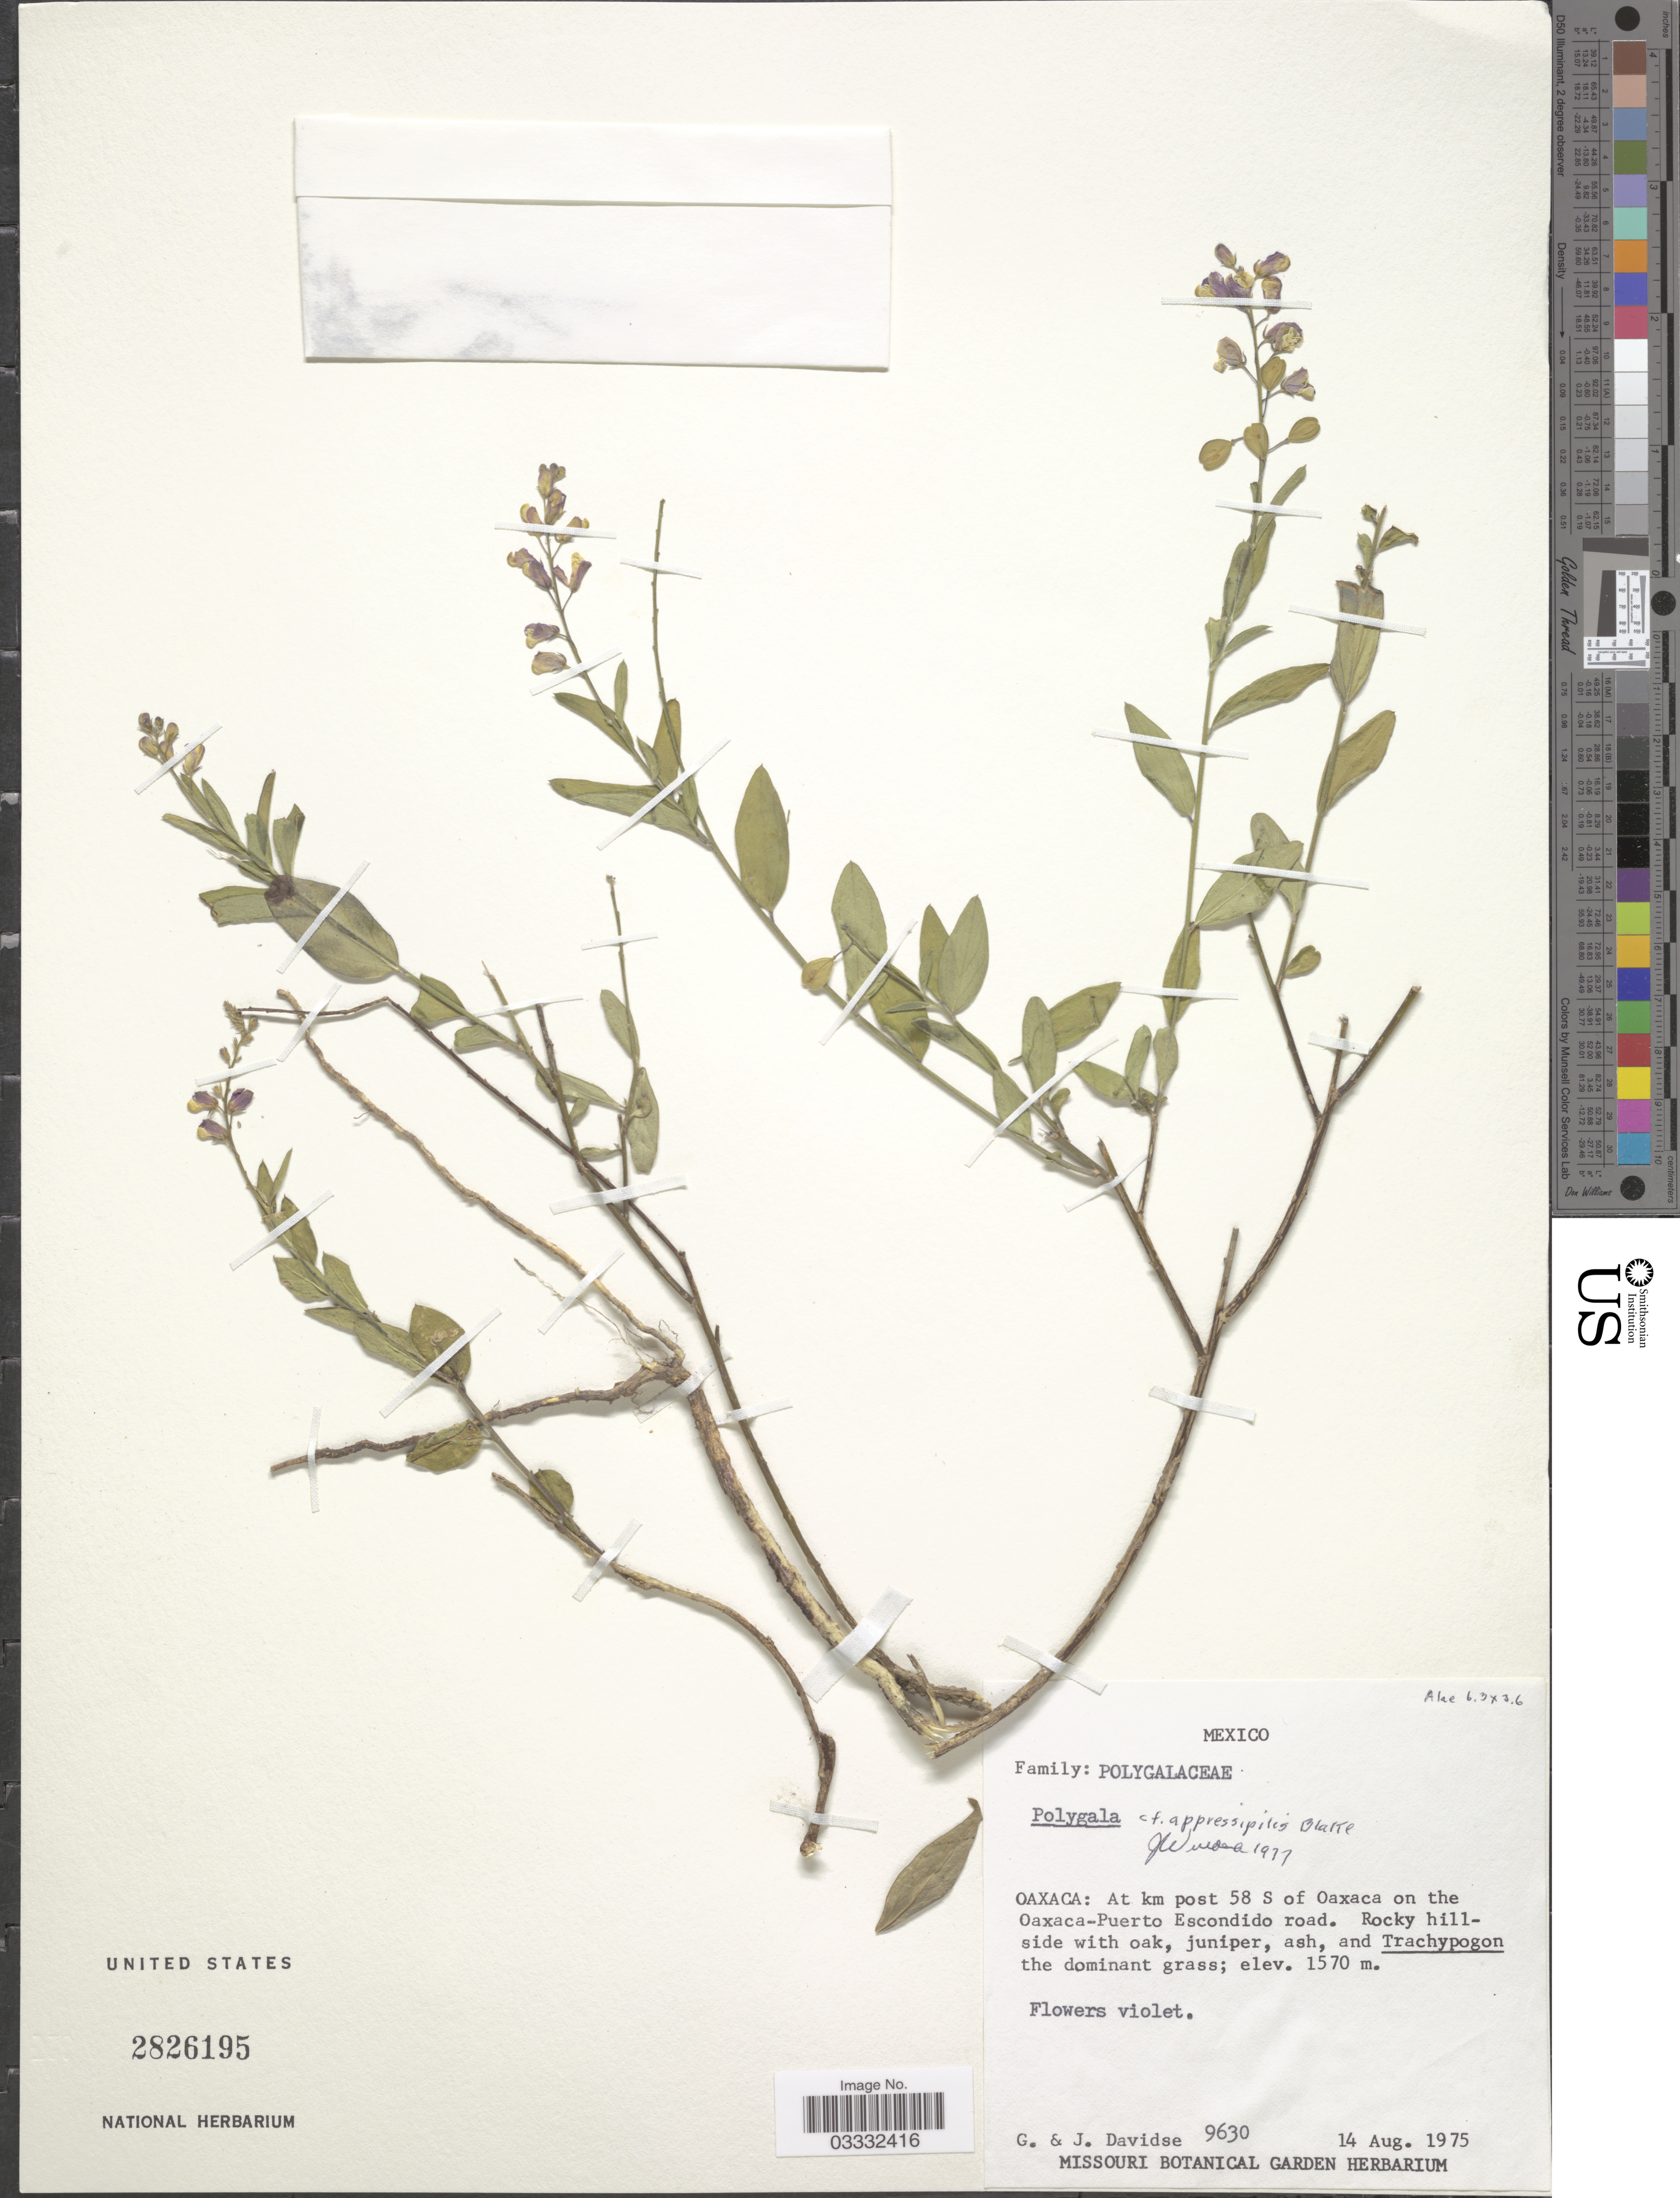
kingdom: Plantae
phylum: Tracheophyta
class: Magnoliopsida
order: Fabales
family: Polygalaceae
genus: Polygala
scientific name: Polygala appressipilis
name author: S.F. Blake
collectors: G. Davidse & J. Davidse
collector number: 9630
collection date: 1975-08-14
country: Mexico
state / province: Oaxaca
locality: At km post 58 S of Oaxaca on the Oaxaca-Puerto Escondido road.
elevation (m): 1570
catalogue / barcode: US 2826195